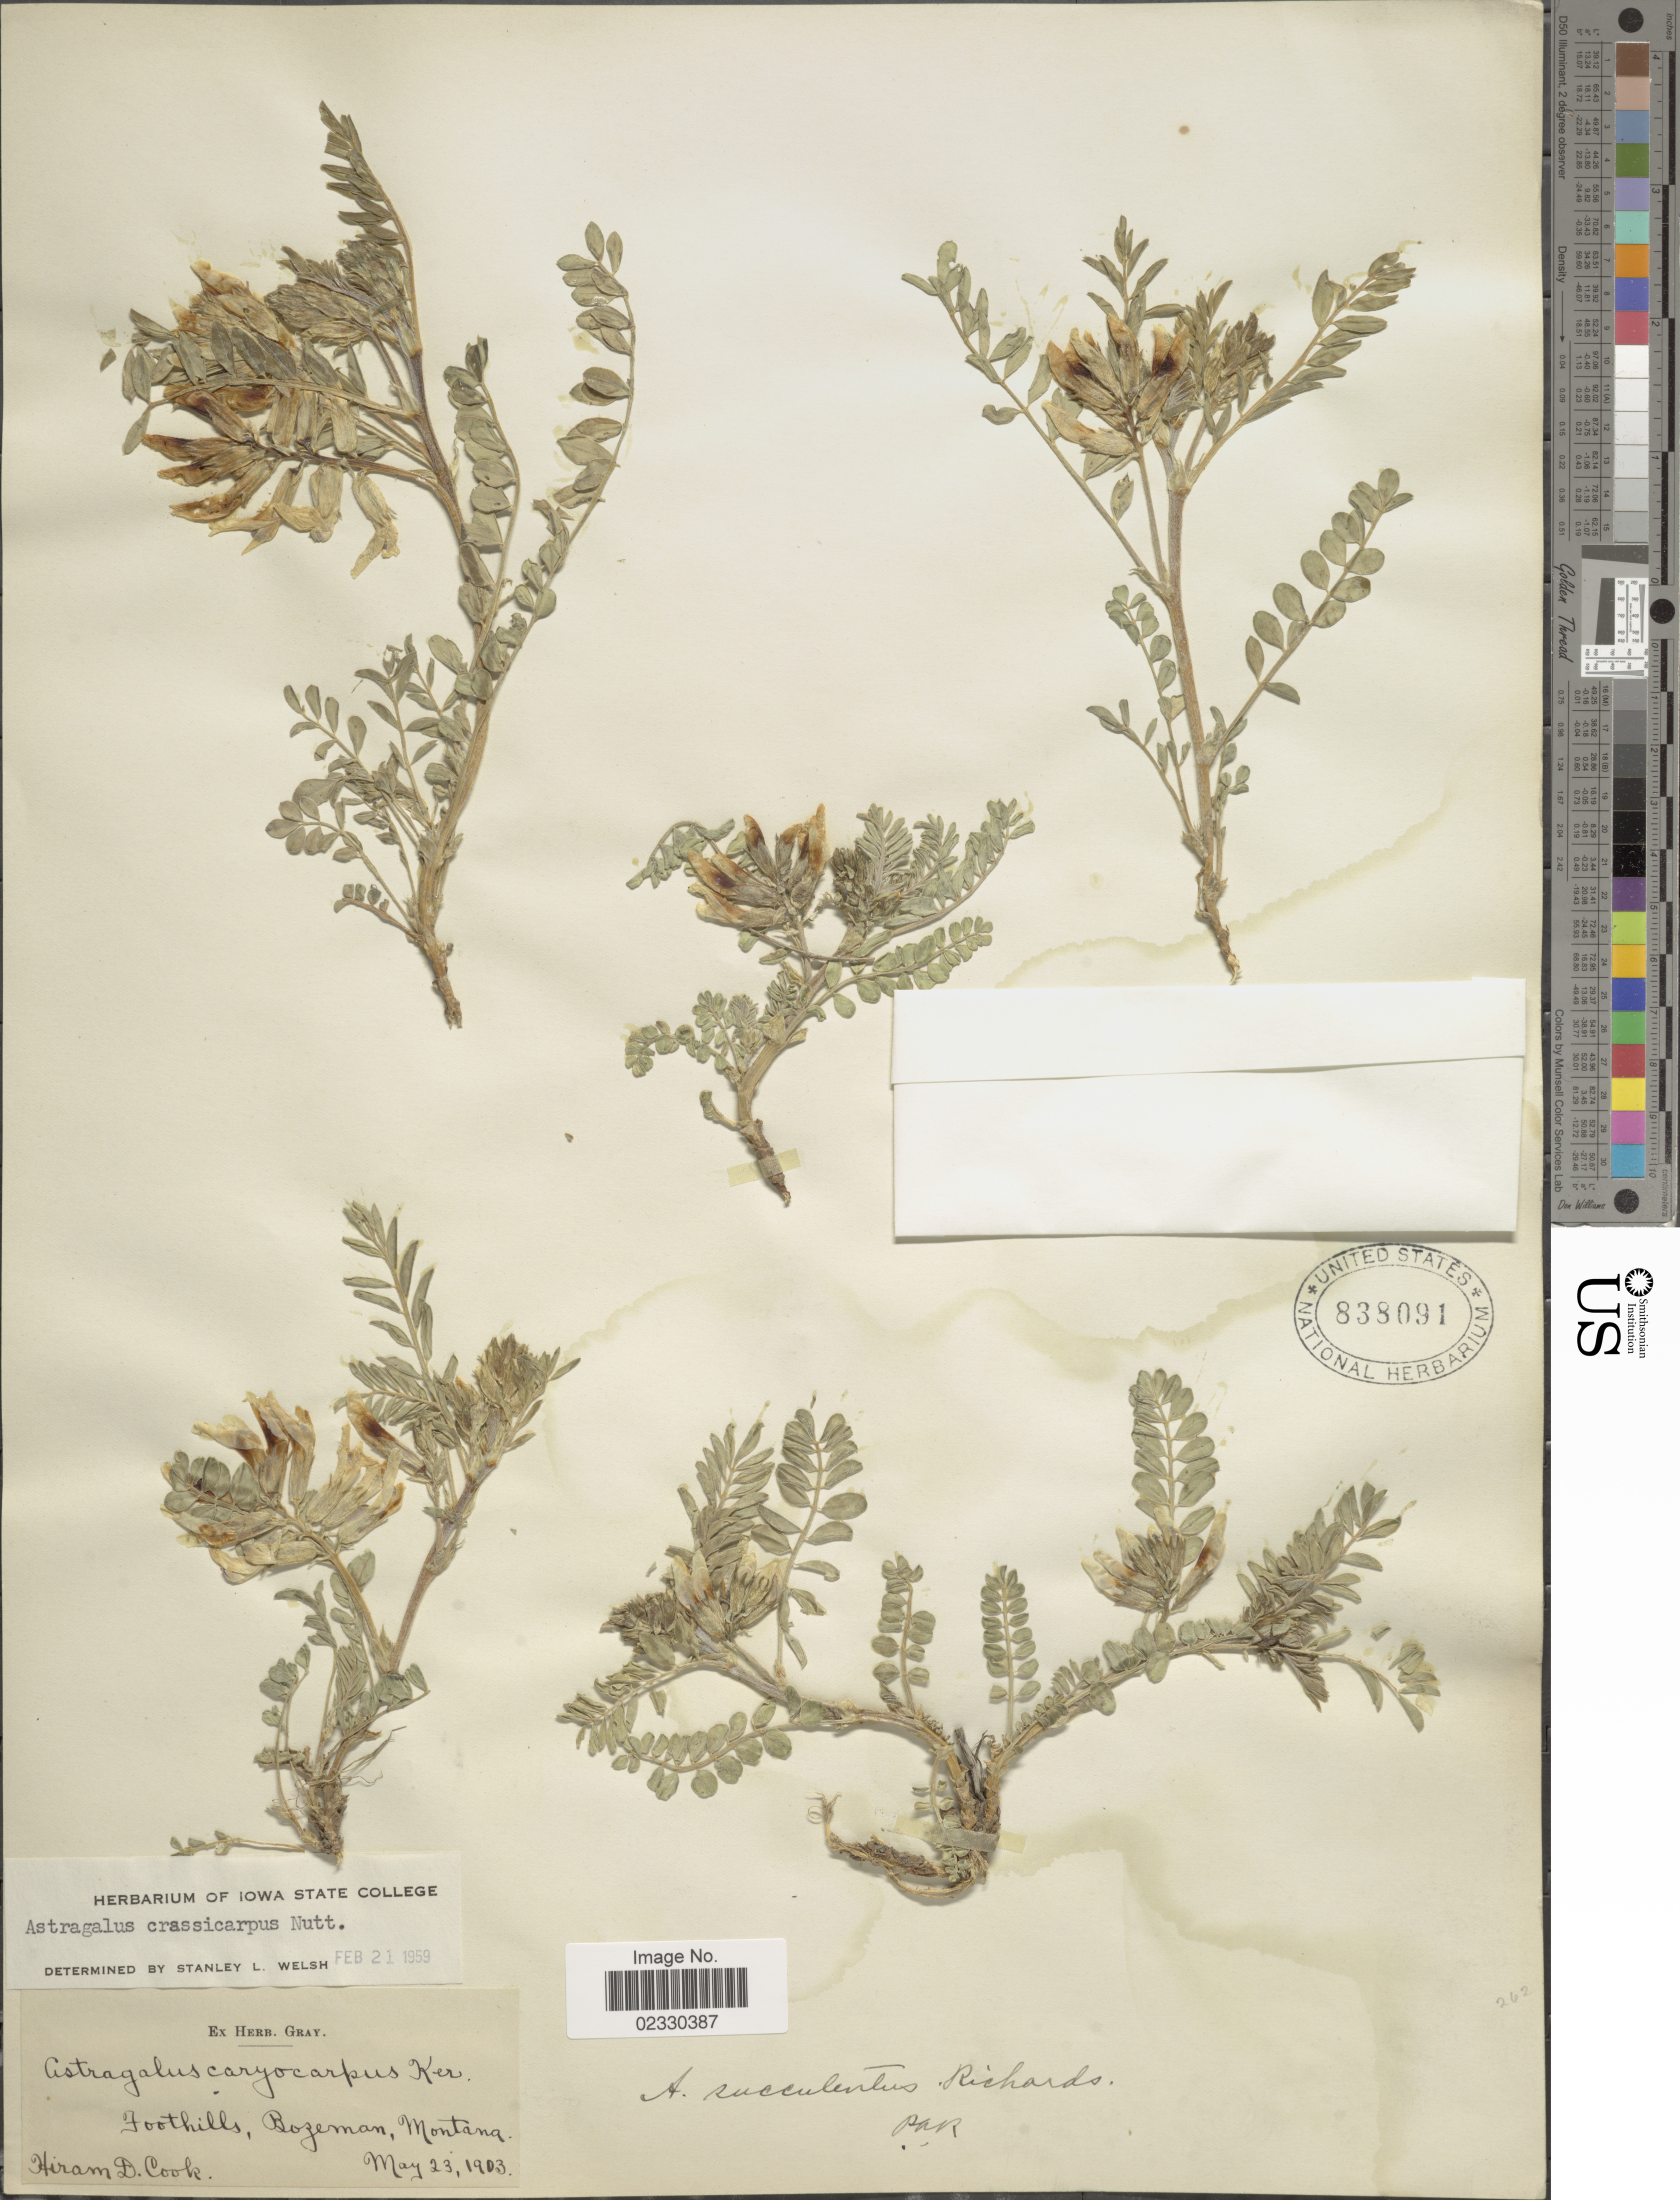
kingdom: Plantae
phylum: Tracheophyta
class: Magnoliopsida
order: Fabales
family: Fabaceae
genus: Astragalus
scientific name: Astragalus crassicarpus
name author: Nutt.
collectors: H. Cook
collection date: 1903-05-23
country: United States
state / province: Montana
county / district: Gallatin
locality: Foothills, Bozeman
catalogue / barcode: US 838091